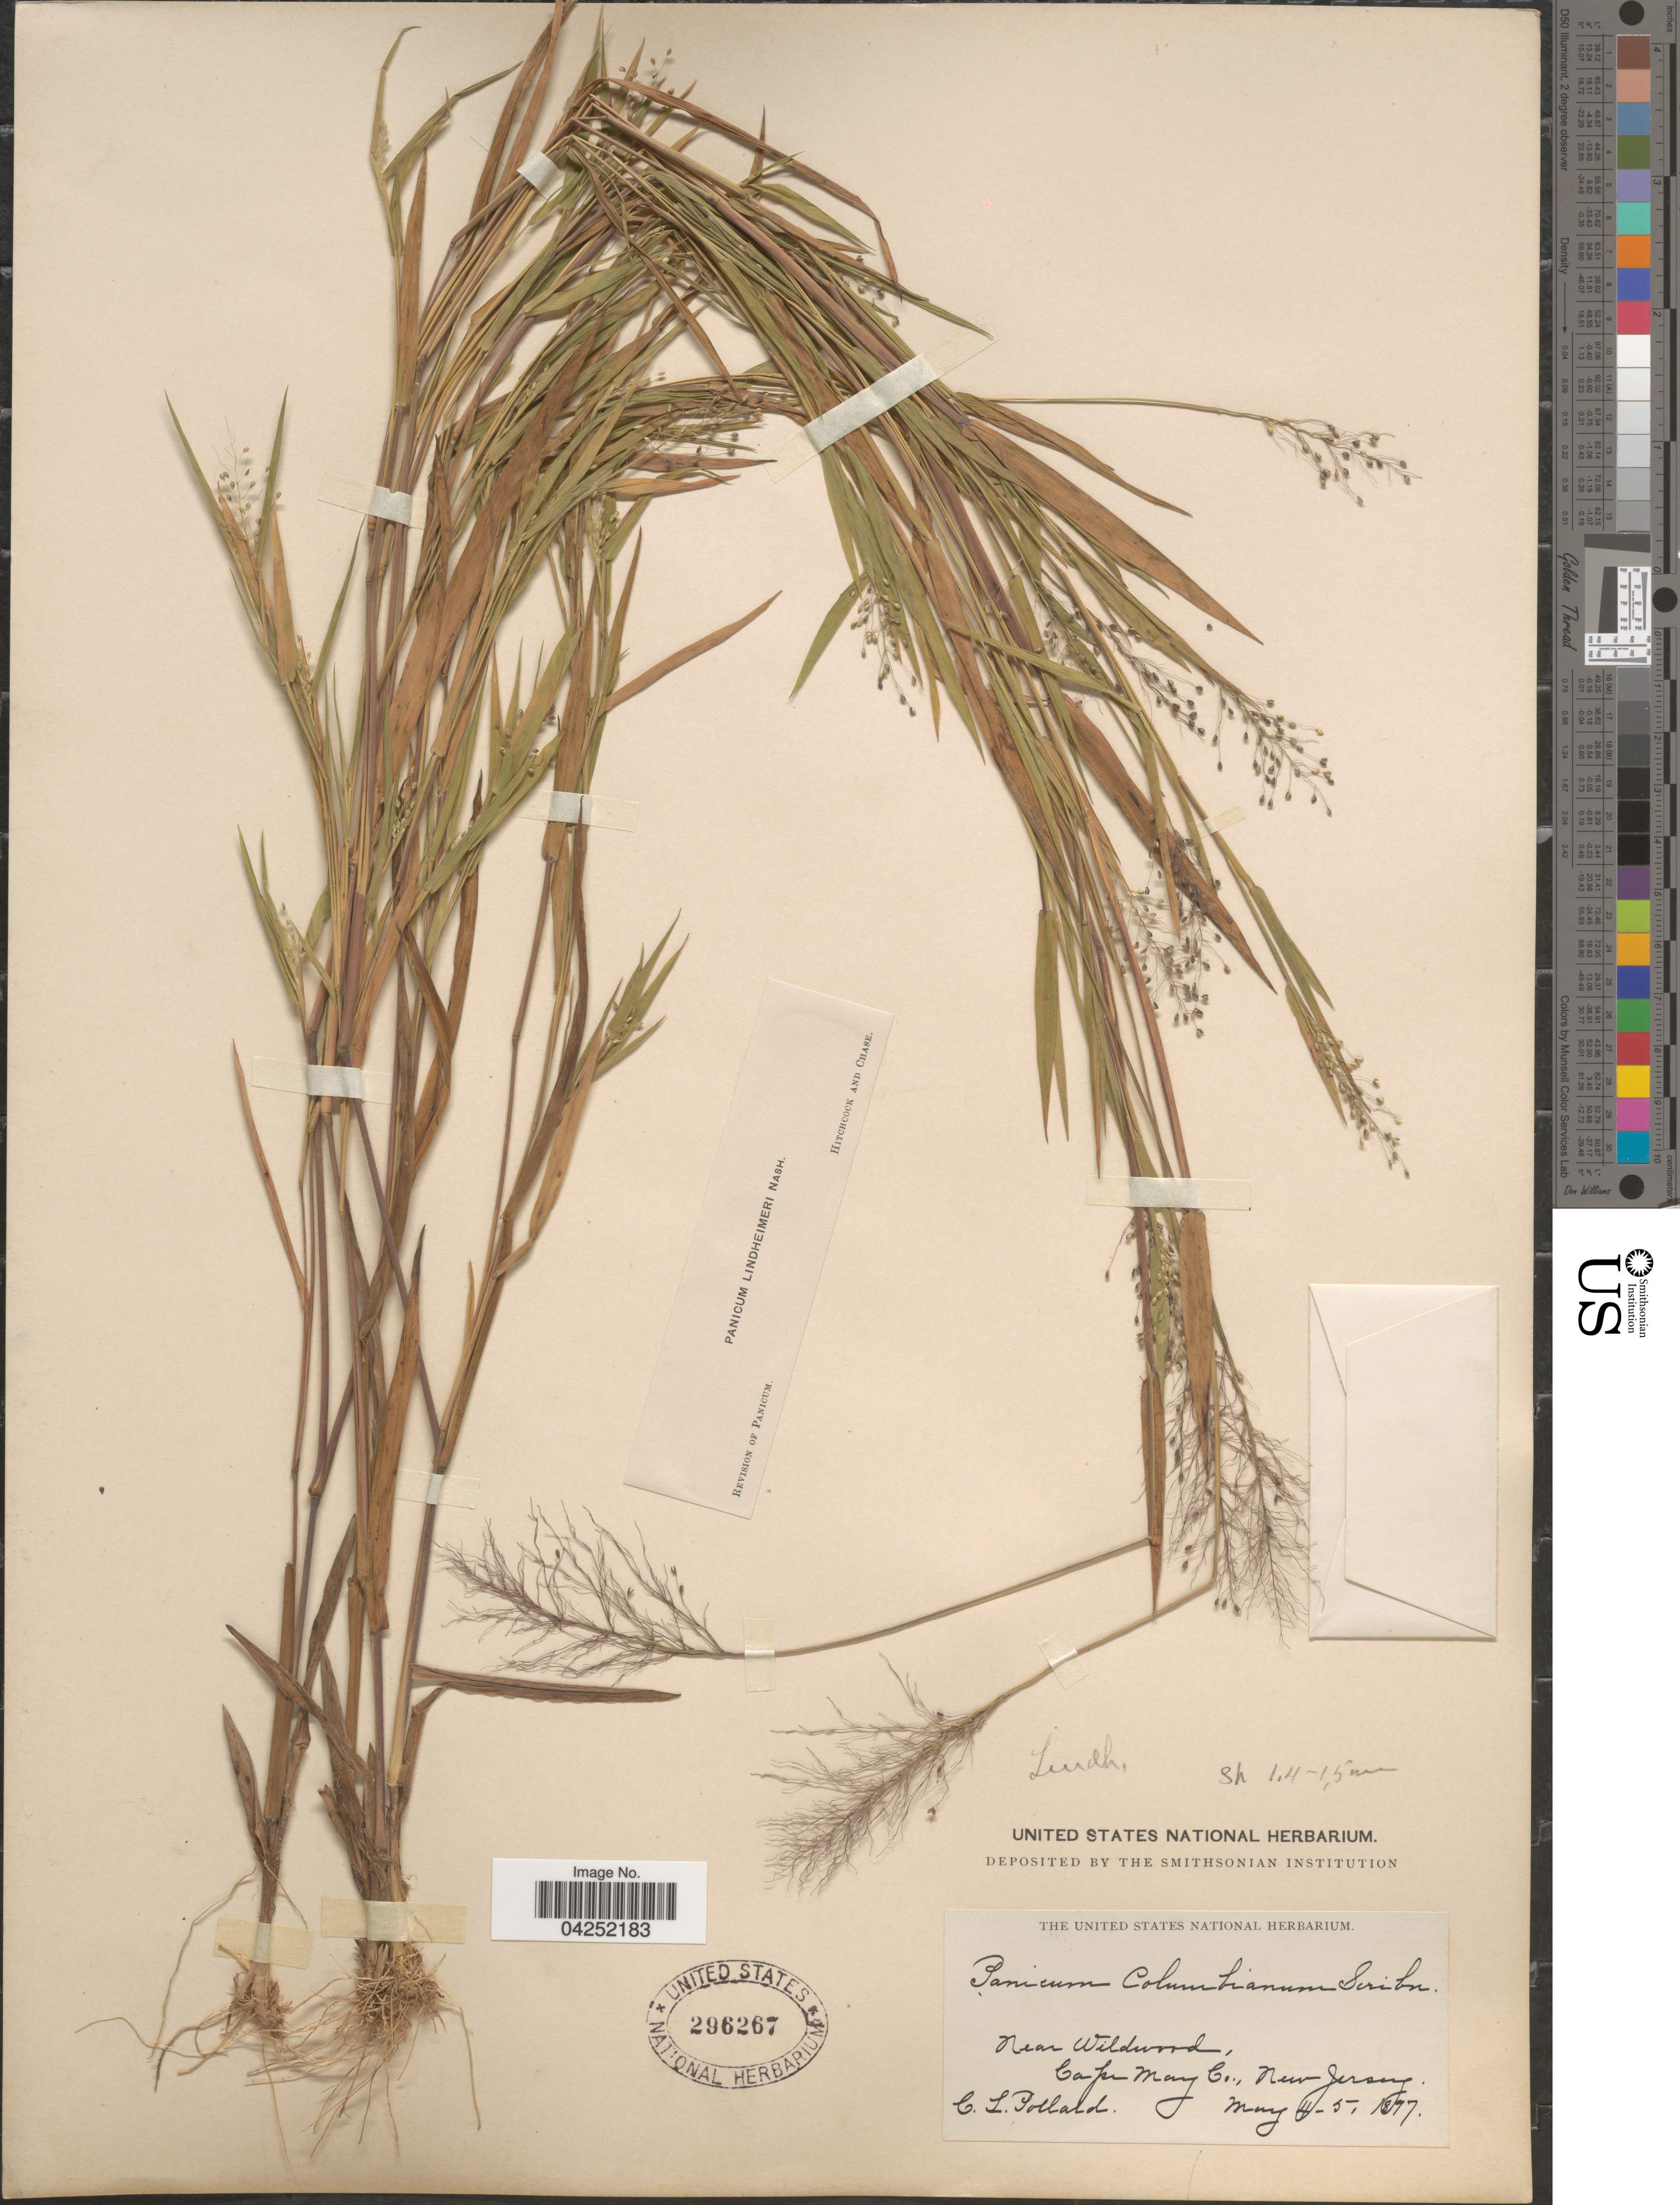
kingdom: Plantae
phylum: Tracheophyta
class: Liliopsida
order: Poales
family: Poaceae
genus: Dichanthelium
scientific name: Dichanthelium acuminatum var. lindheimeri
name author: (Nash) Gould & C.A. Clark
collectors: C. L. Pollard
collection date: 1897-05-04/1897-05-05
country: United States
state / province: New Jersey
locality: Near Wildwood. Cape May Co.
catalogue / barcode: US 296267